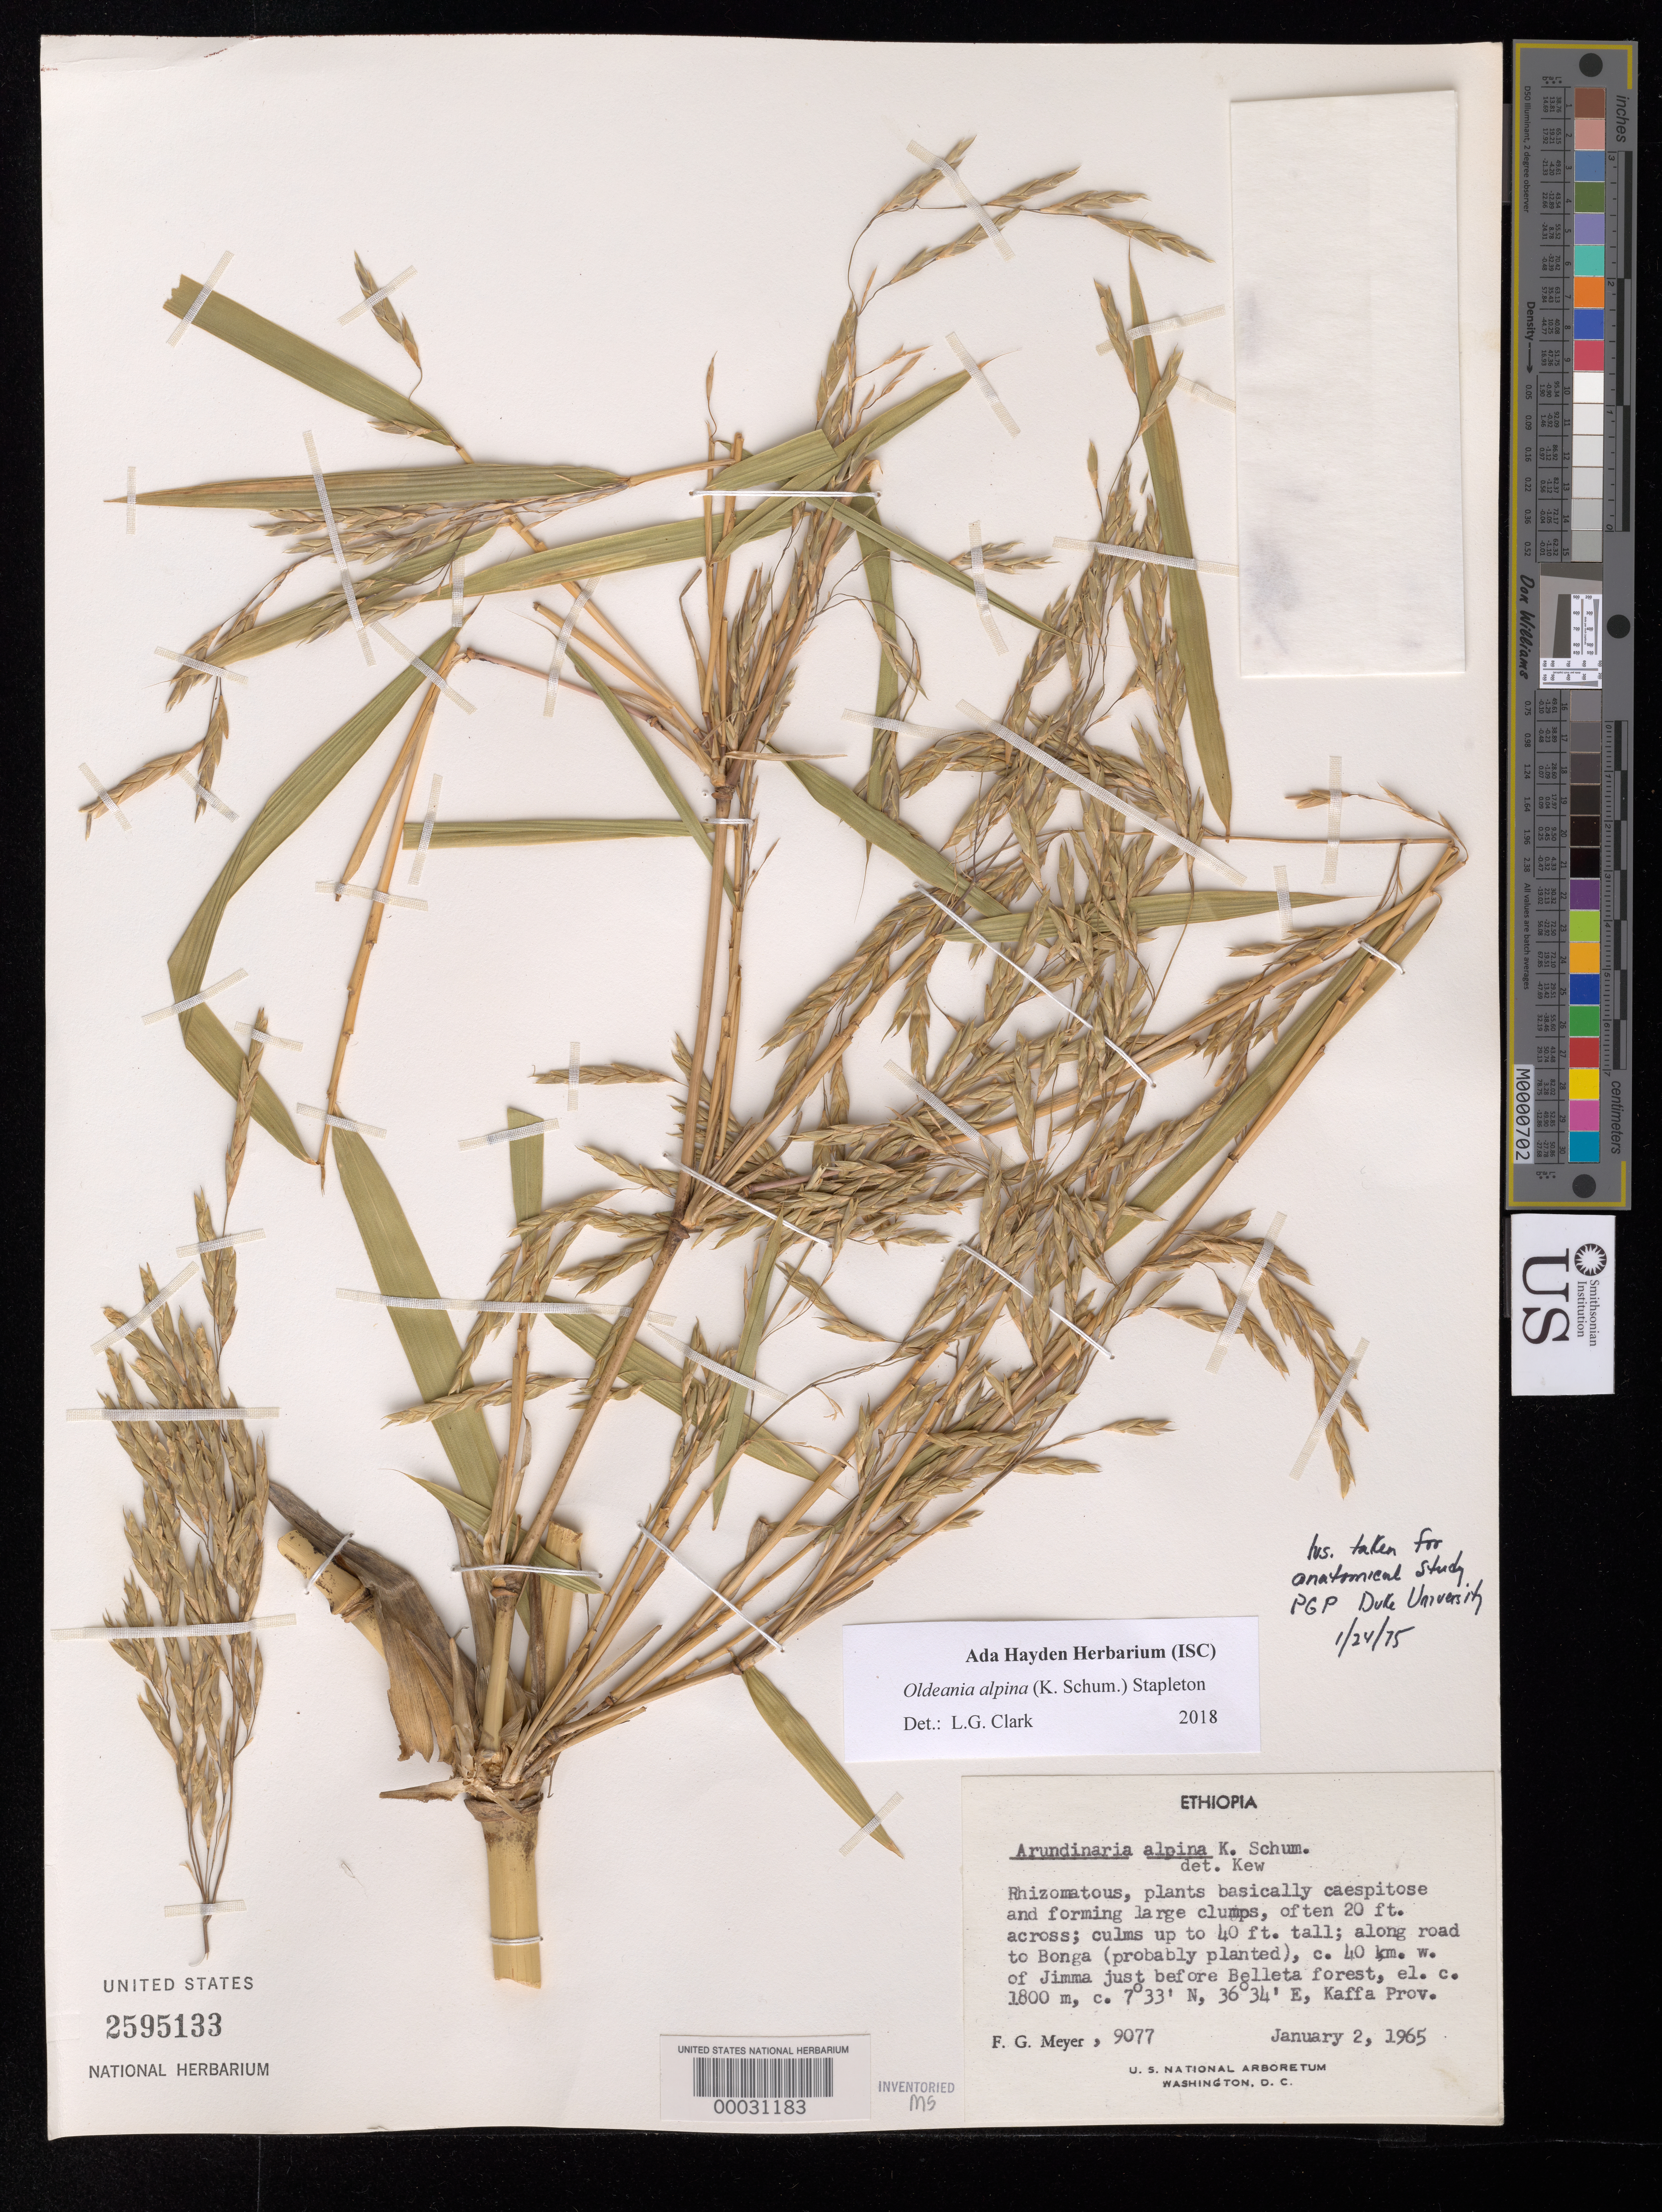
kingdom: Plantae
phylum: Tracheophyta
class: Liliopsida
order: Poales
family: Poaceae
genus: Oldeania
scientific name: Oldeania alpina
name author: (K. Schum.) Stapleton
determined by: Clark, L. G.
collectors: F. G. Meyer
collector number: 9077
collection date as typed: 02 Jan 1964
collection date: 1964-01-02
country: Ethiopia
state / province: South West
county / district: Keffa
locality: Belleta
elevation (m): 1800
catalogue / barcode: US 2595133